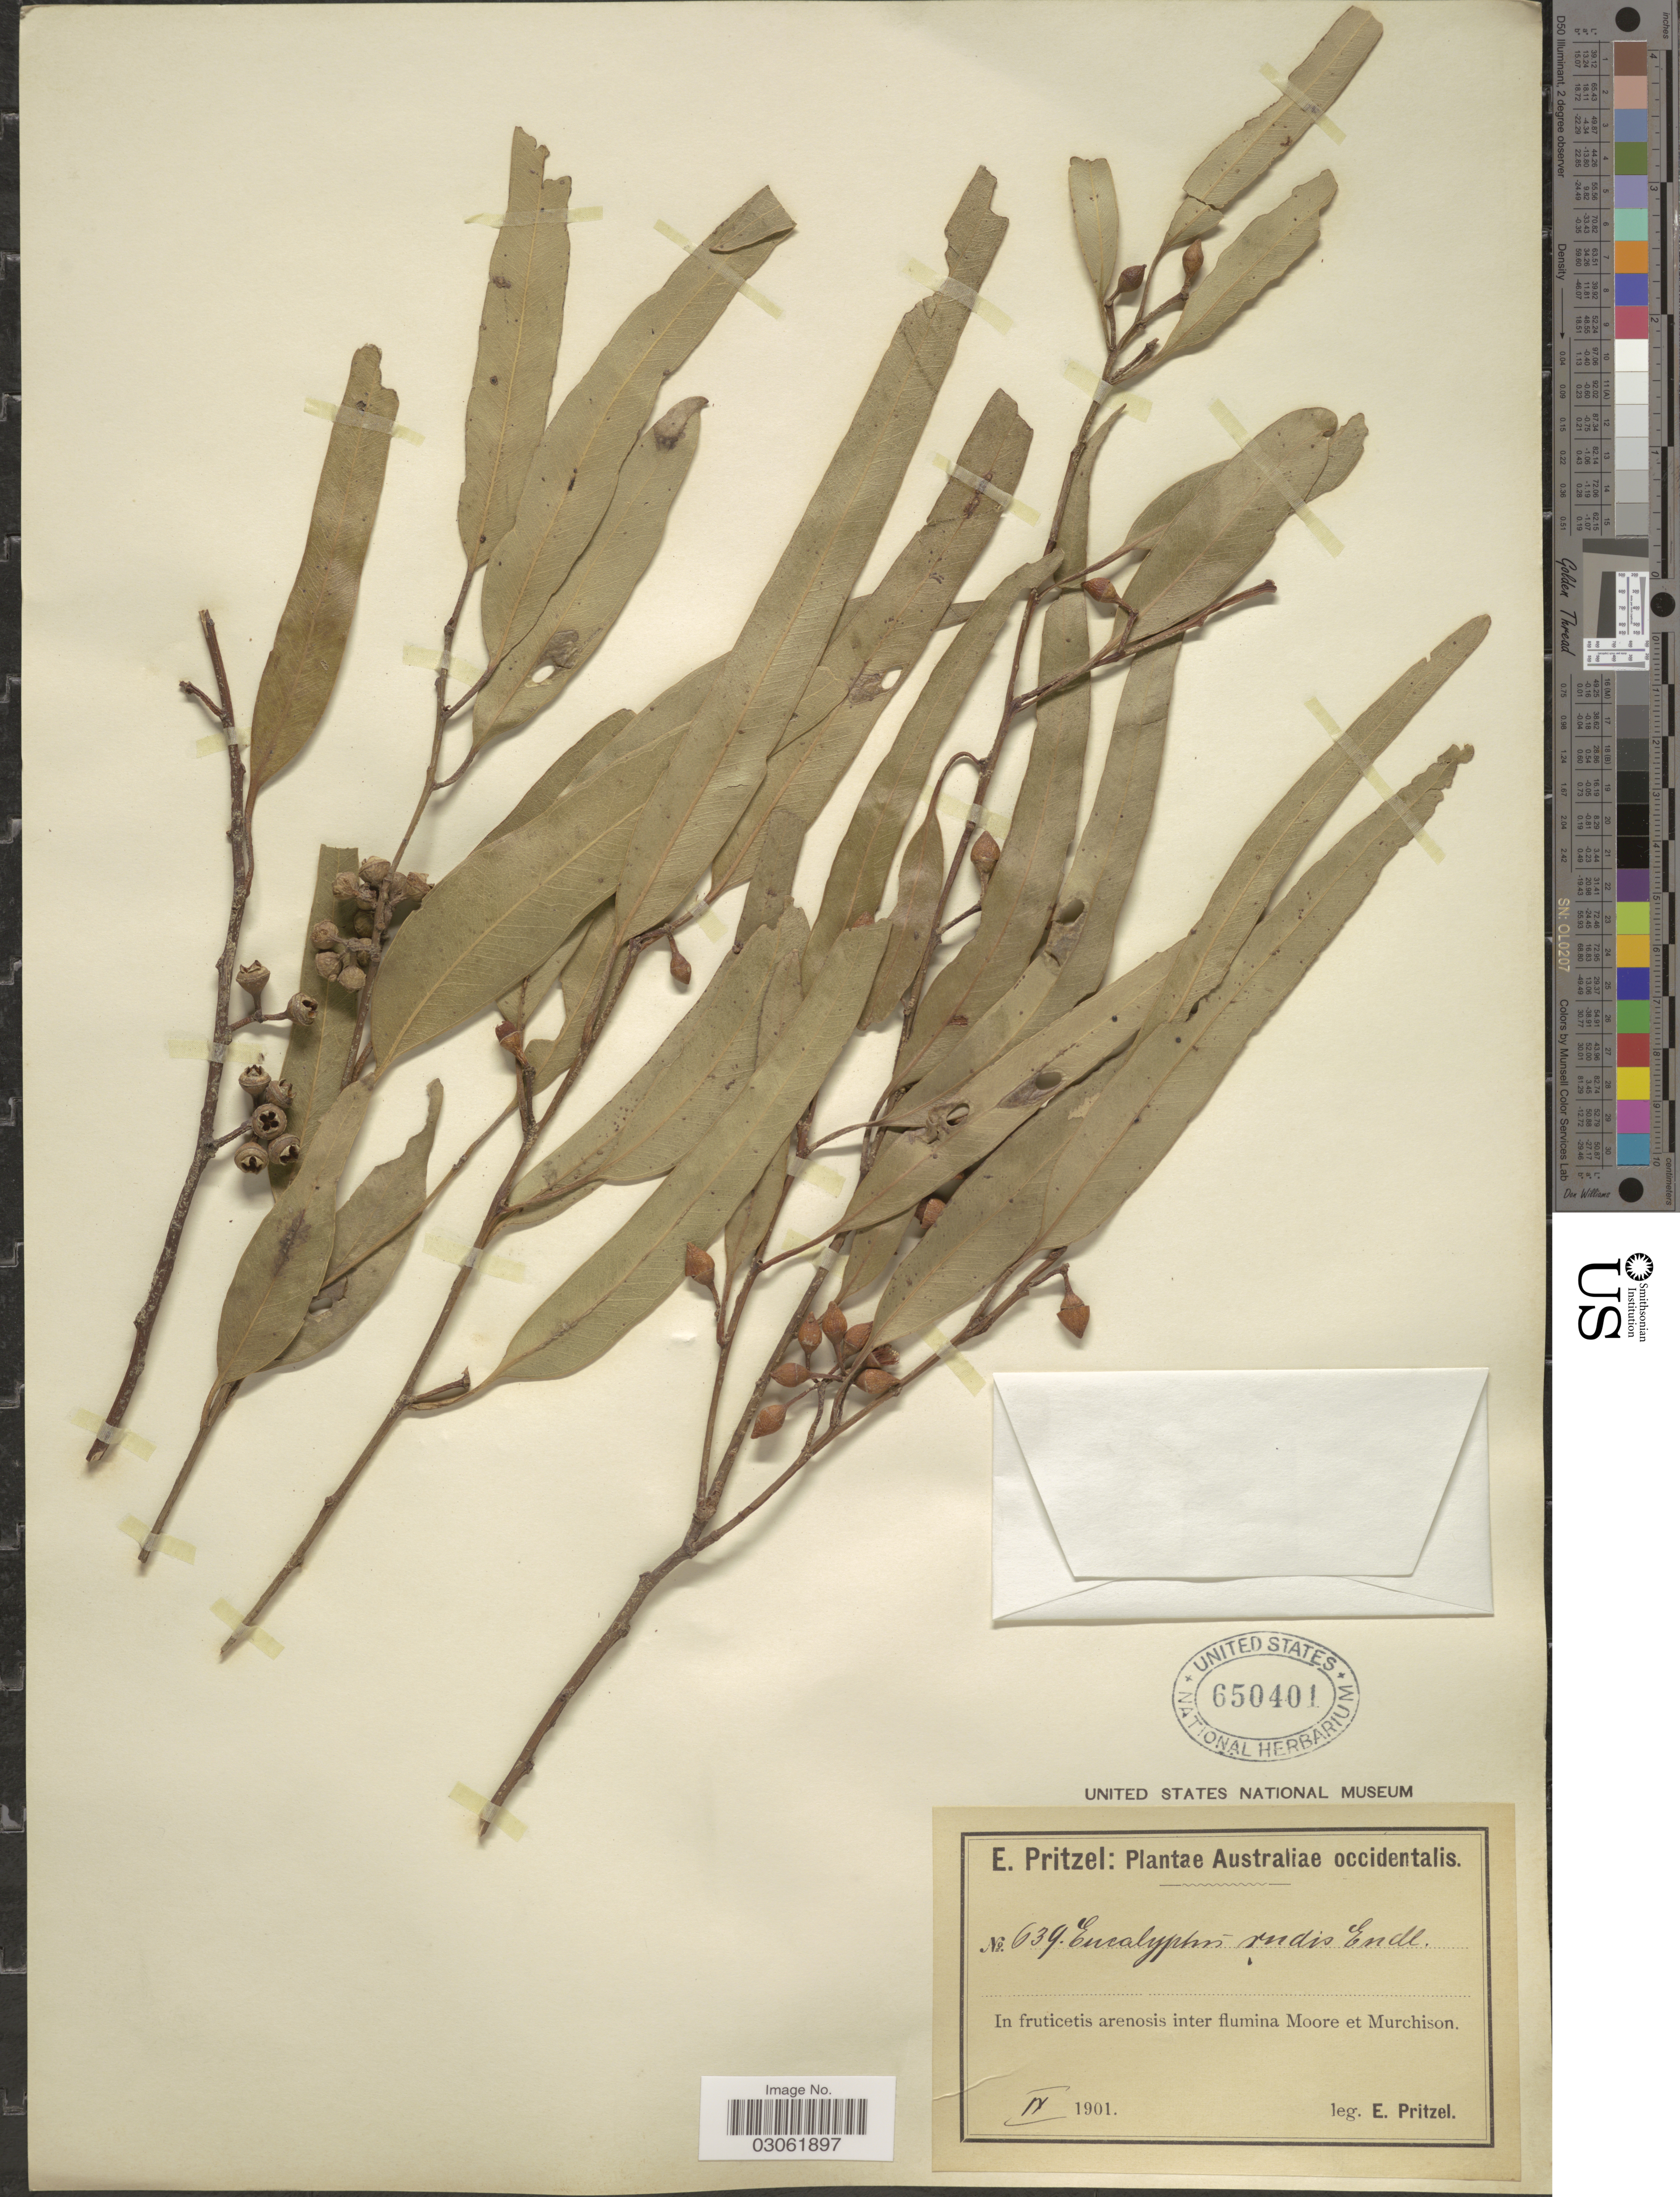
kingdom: Plantae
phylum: Tracheophyta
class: Magnoliopsida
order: Myrtales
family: Myrtaceae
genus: Eucalyptus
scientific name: Eucalyptus rudis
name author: Endl.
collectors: E. G. Pritzel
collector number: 639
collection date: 1901-09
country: Australia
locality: Australiae occidentalis. In fruticetis arenosis inter flumina Moore et Murchison.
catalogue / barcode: US 650401